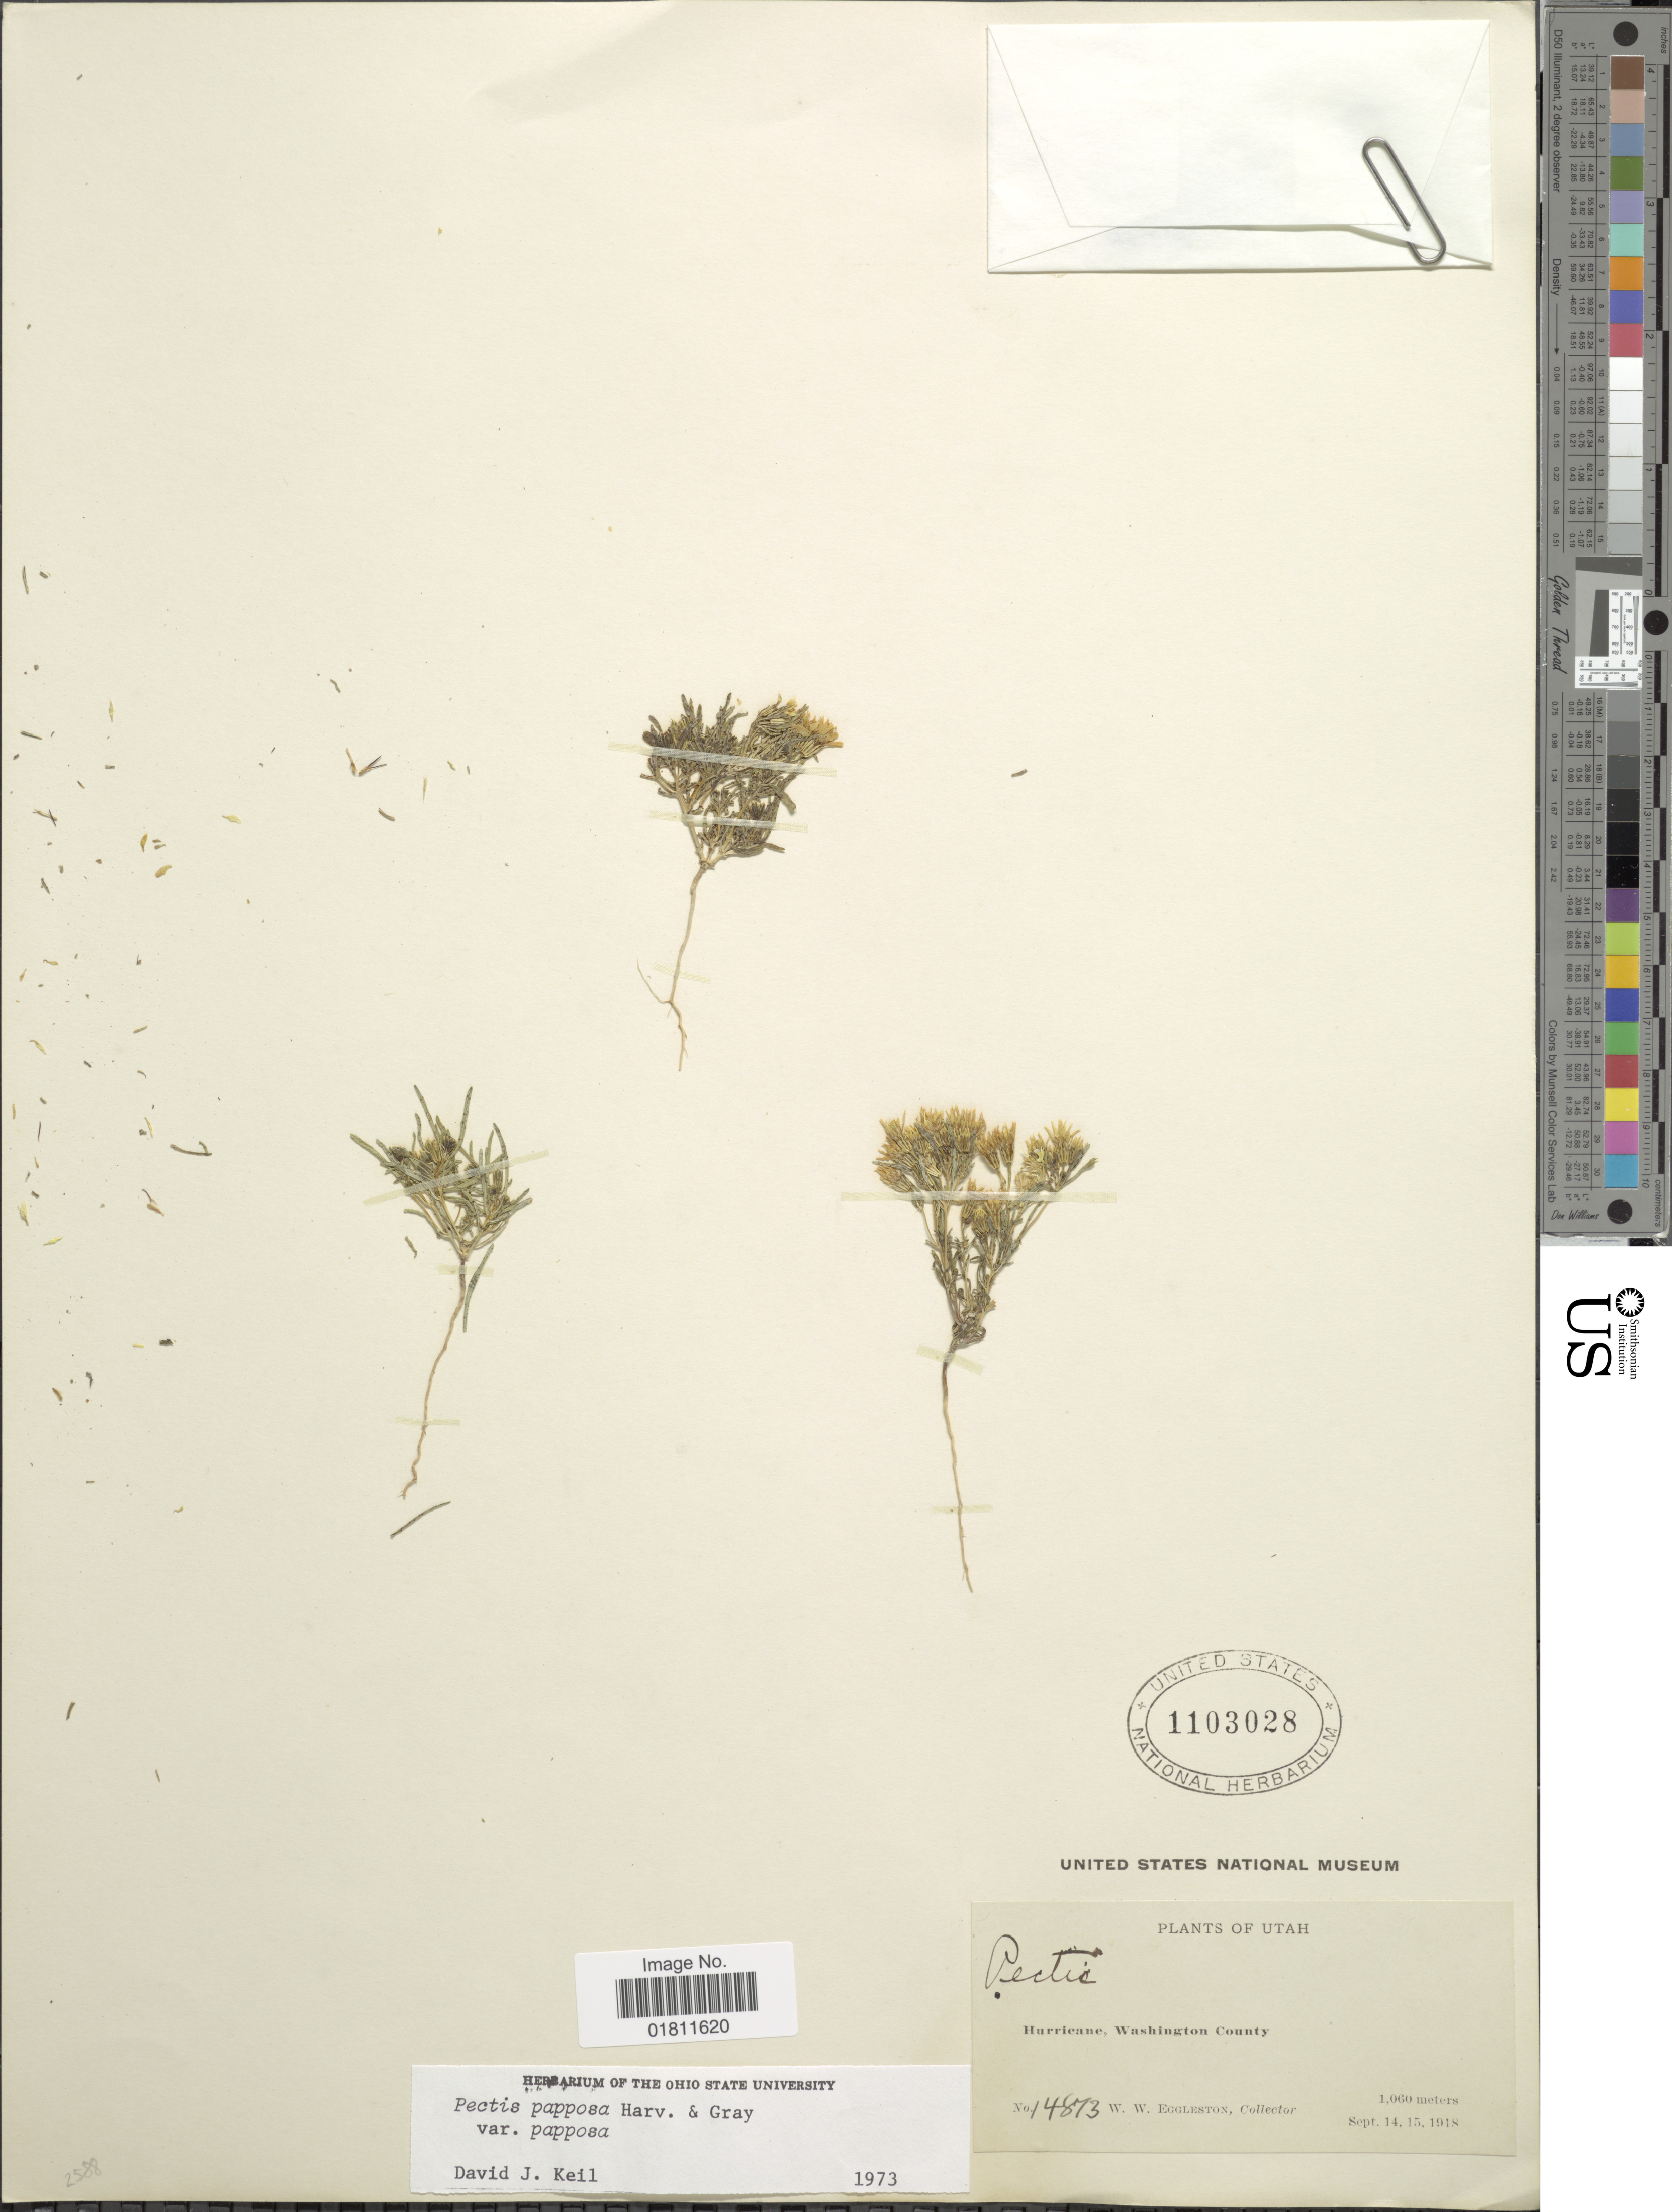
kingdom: Plantae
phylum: Tracheophyta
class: Magnoliopsida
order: Asterales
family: Asteraceae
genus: Pectis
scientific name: Pectis papposa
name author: Harv. & A. Gray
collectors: W. W. Eggleston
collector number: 14873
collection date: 1918-09-14/1918-09-15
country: United States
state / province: Utah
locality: Utah, Hurricane, Washington County.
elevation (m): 1060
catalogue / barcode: US 1103028